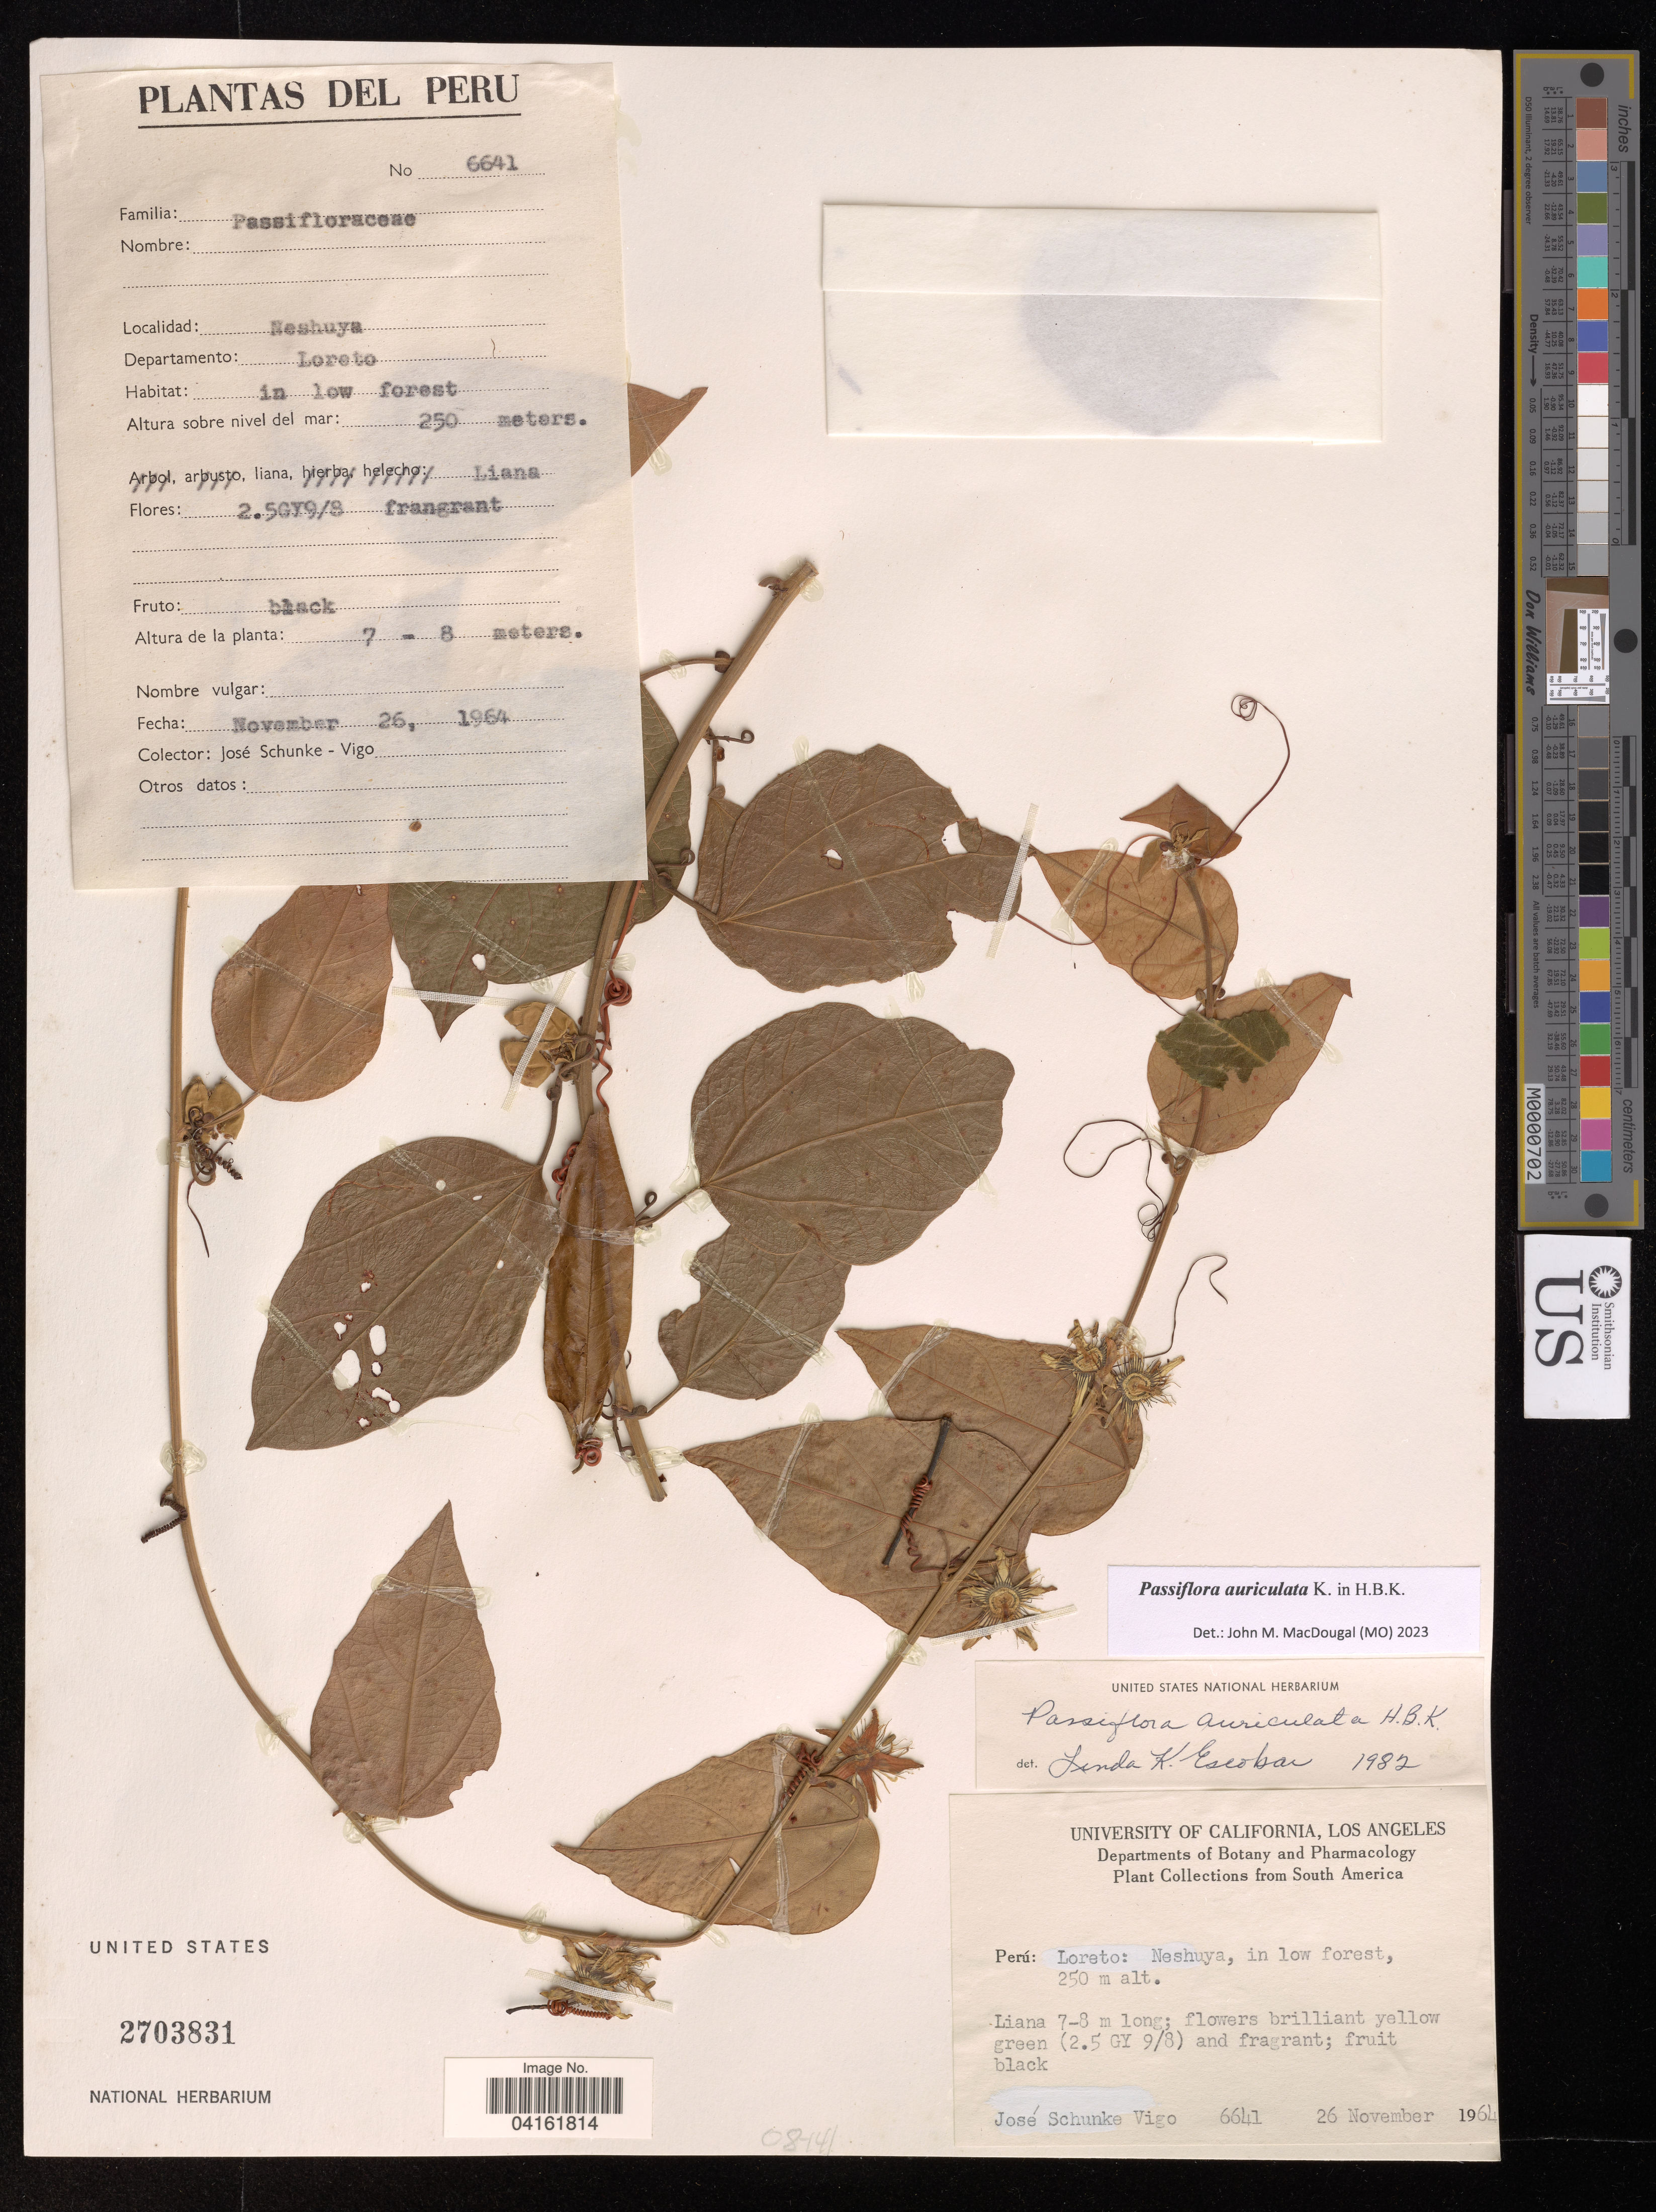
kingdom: Plantae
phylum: Tracheophyta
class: Magnoliopsida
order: Malpighiales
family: Passifloraceae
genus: Passiflora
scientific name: Passiflora auriculata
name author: Kunth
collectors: J. Schunke Vigo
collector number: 6641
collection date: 1964-11-26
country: Peru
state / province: Loreto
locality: Neshayu, in low forest.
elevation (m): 250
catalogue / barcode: US 2703831